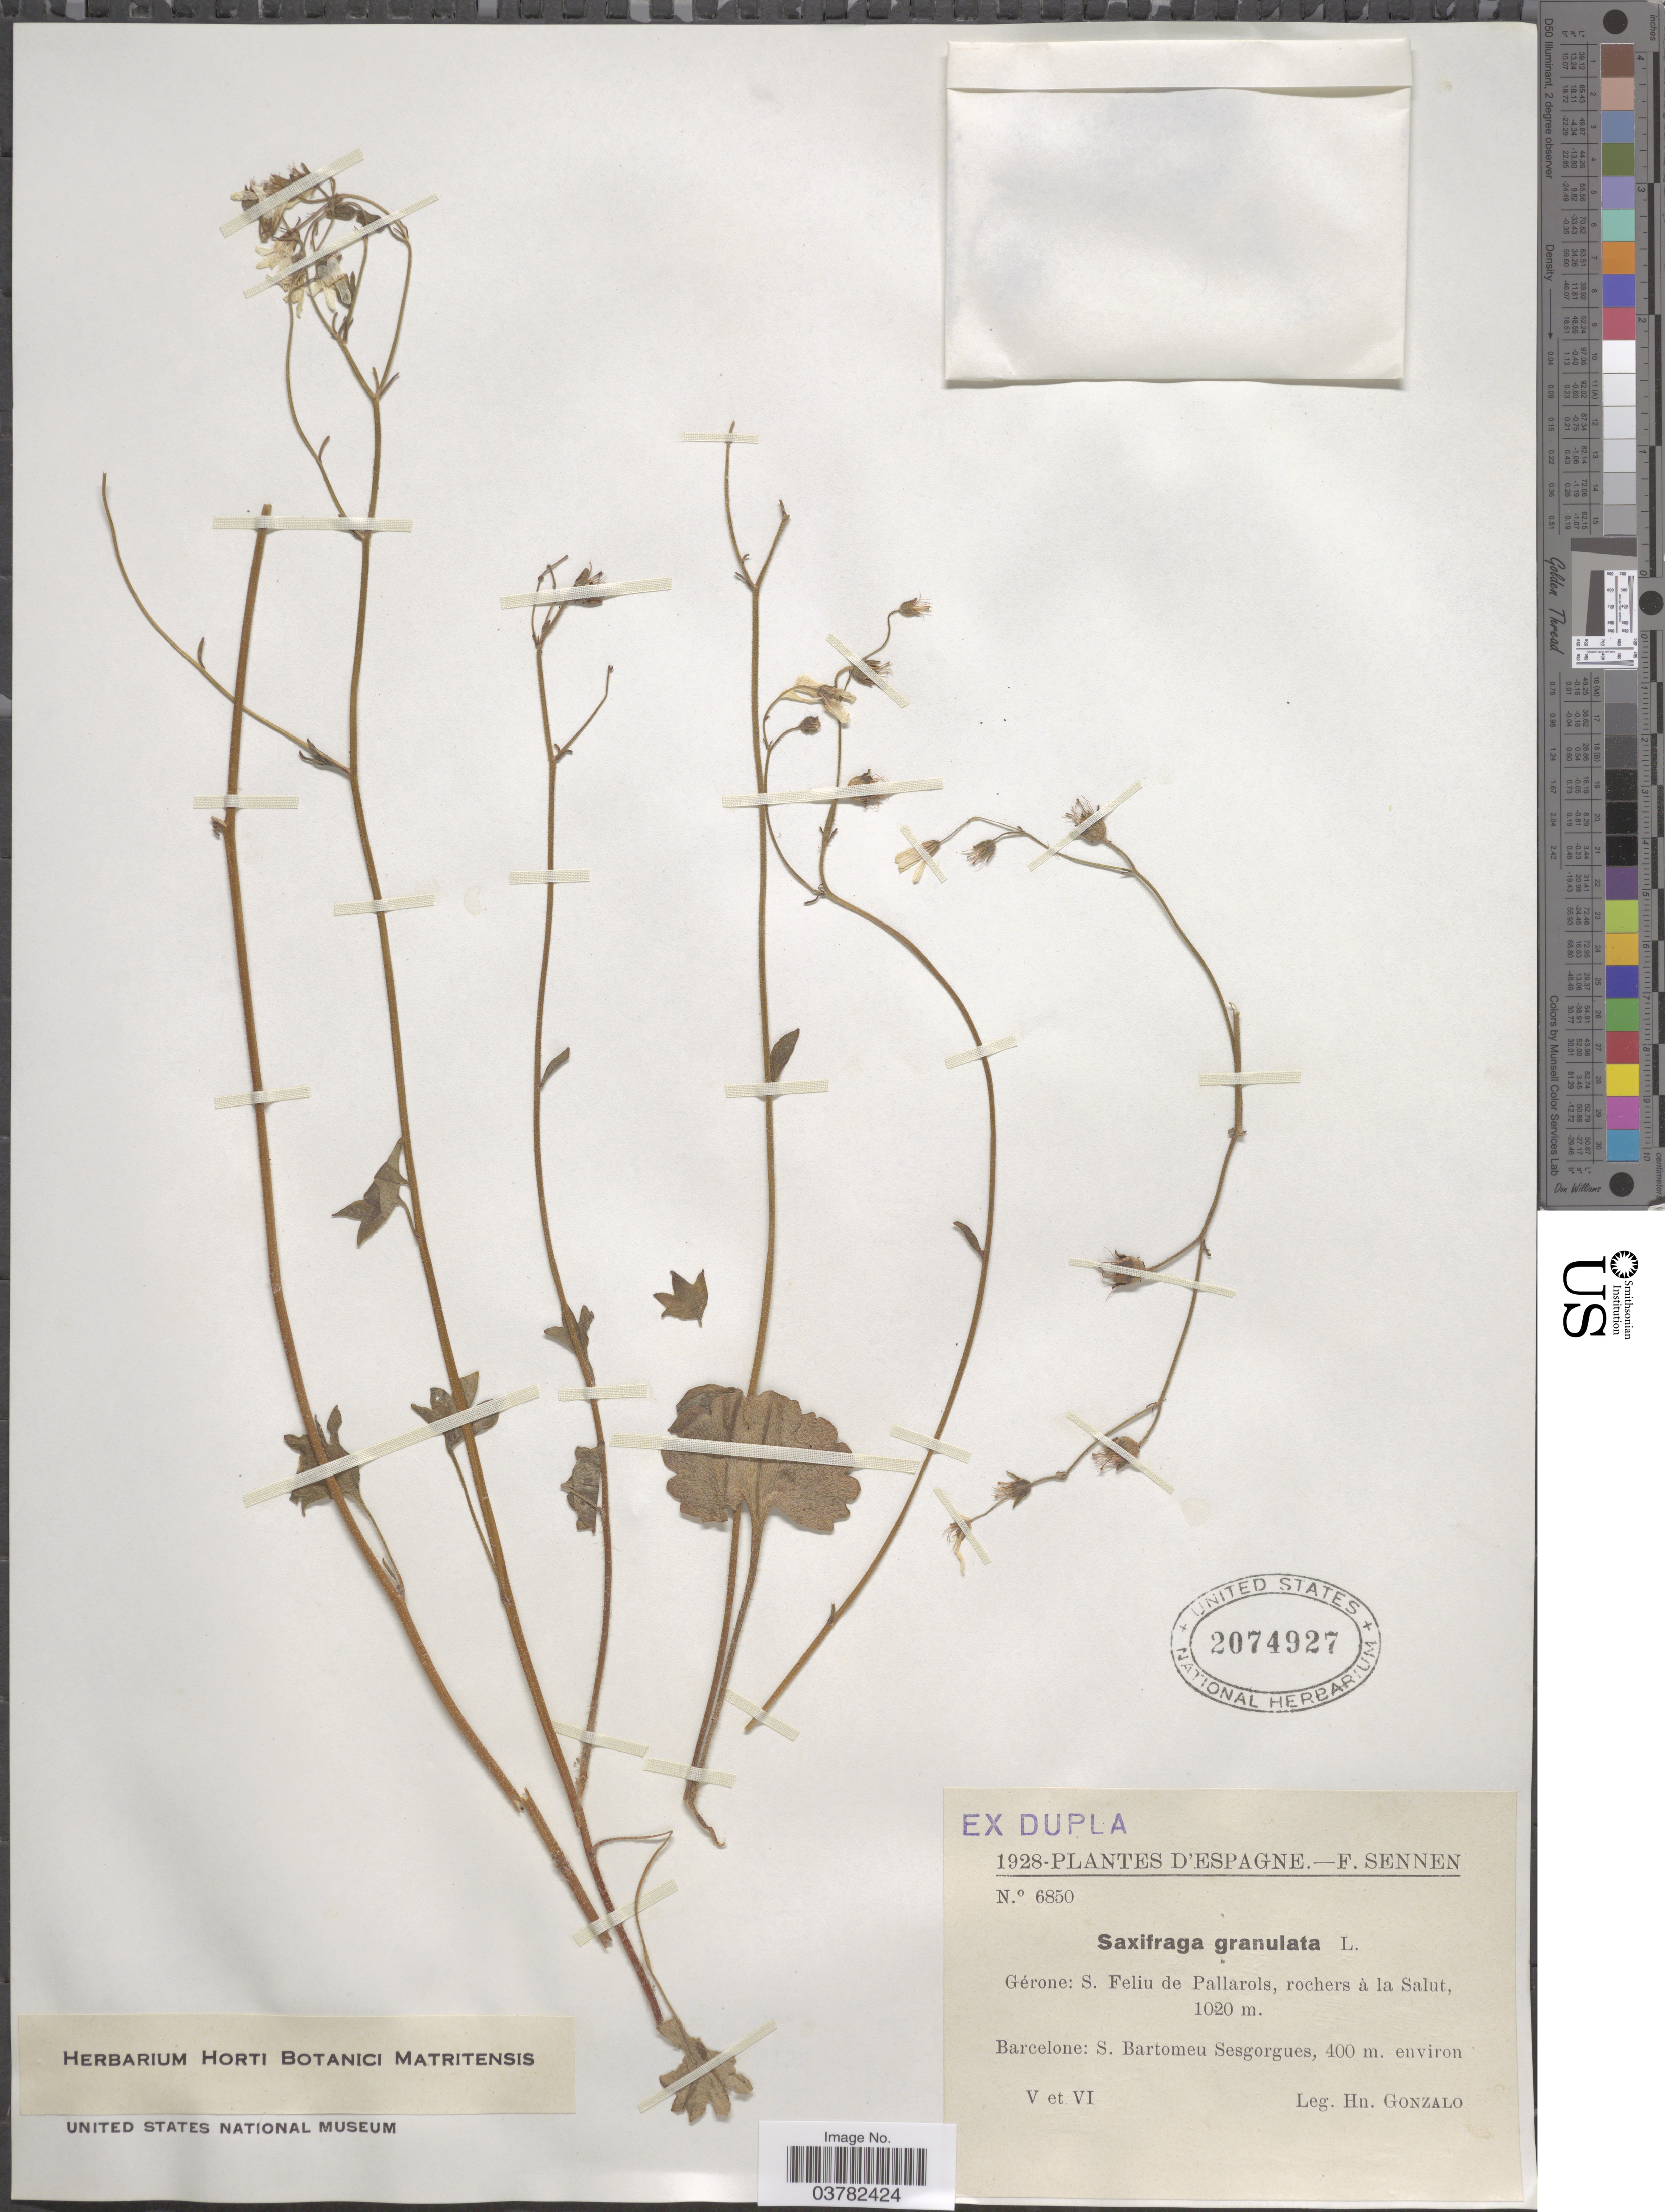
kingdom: Plantae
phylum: Tracheophyta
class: Magnoliopsida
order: Saxifragales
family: Saxifragaceae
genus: Saxifraga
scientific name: Saxifraga granulata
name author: L.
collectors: H. Gonzalo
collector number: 6850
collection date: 1828-05/1928-06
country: Spain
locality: D'Espagne. Gérone: S. Feliu de Pallarols, rochers à la Salut. Barcelone: S. Bartomeu Sesgorgues.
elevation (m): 400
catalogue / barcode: US 2074927